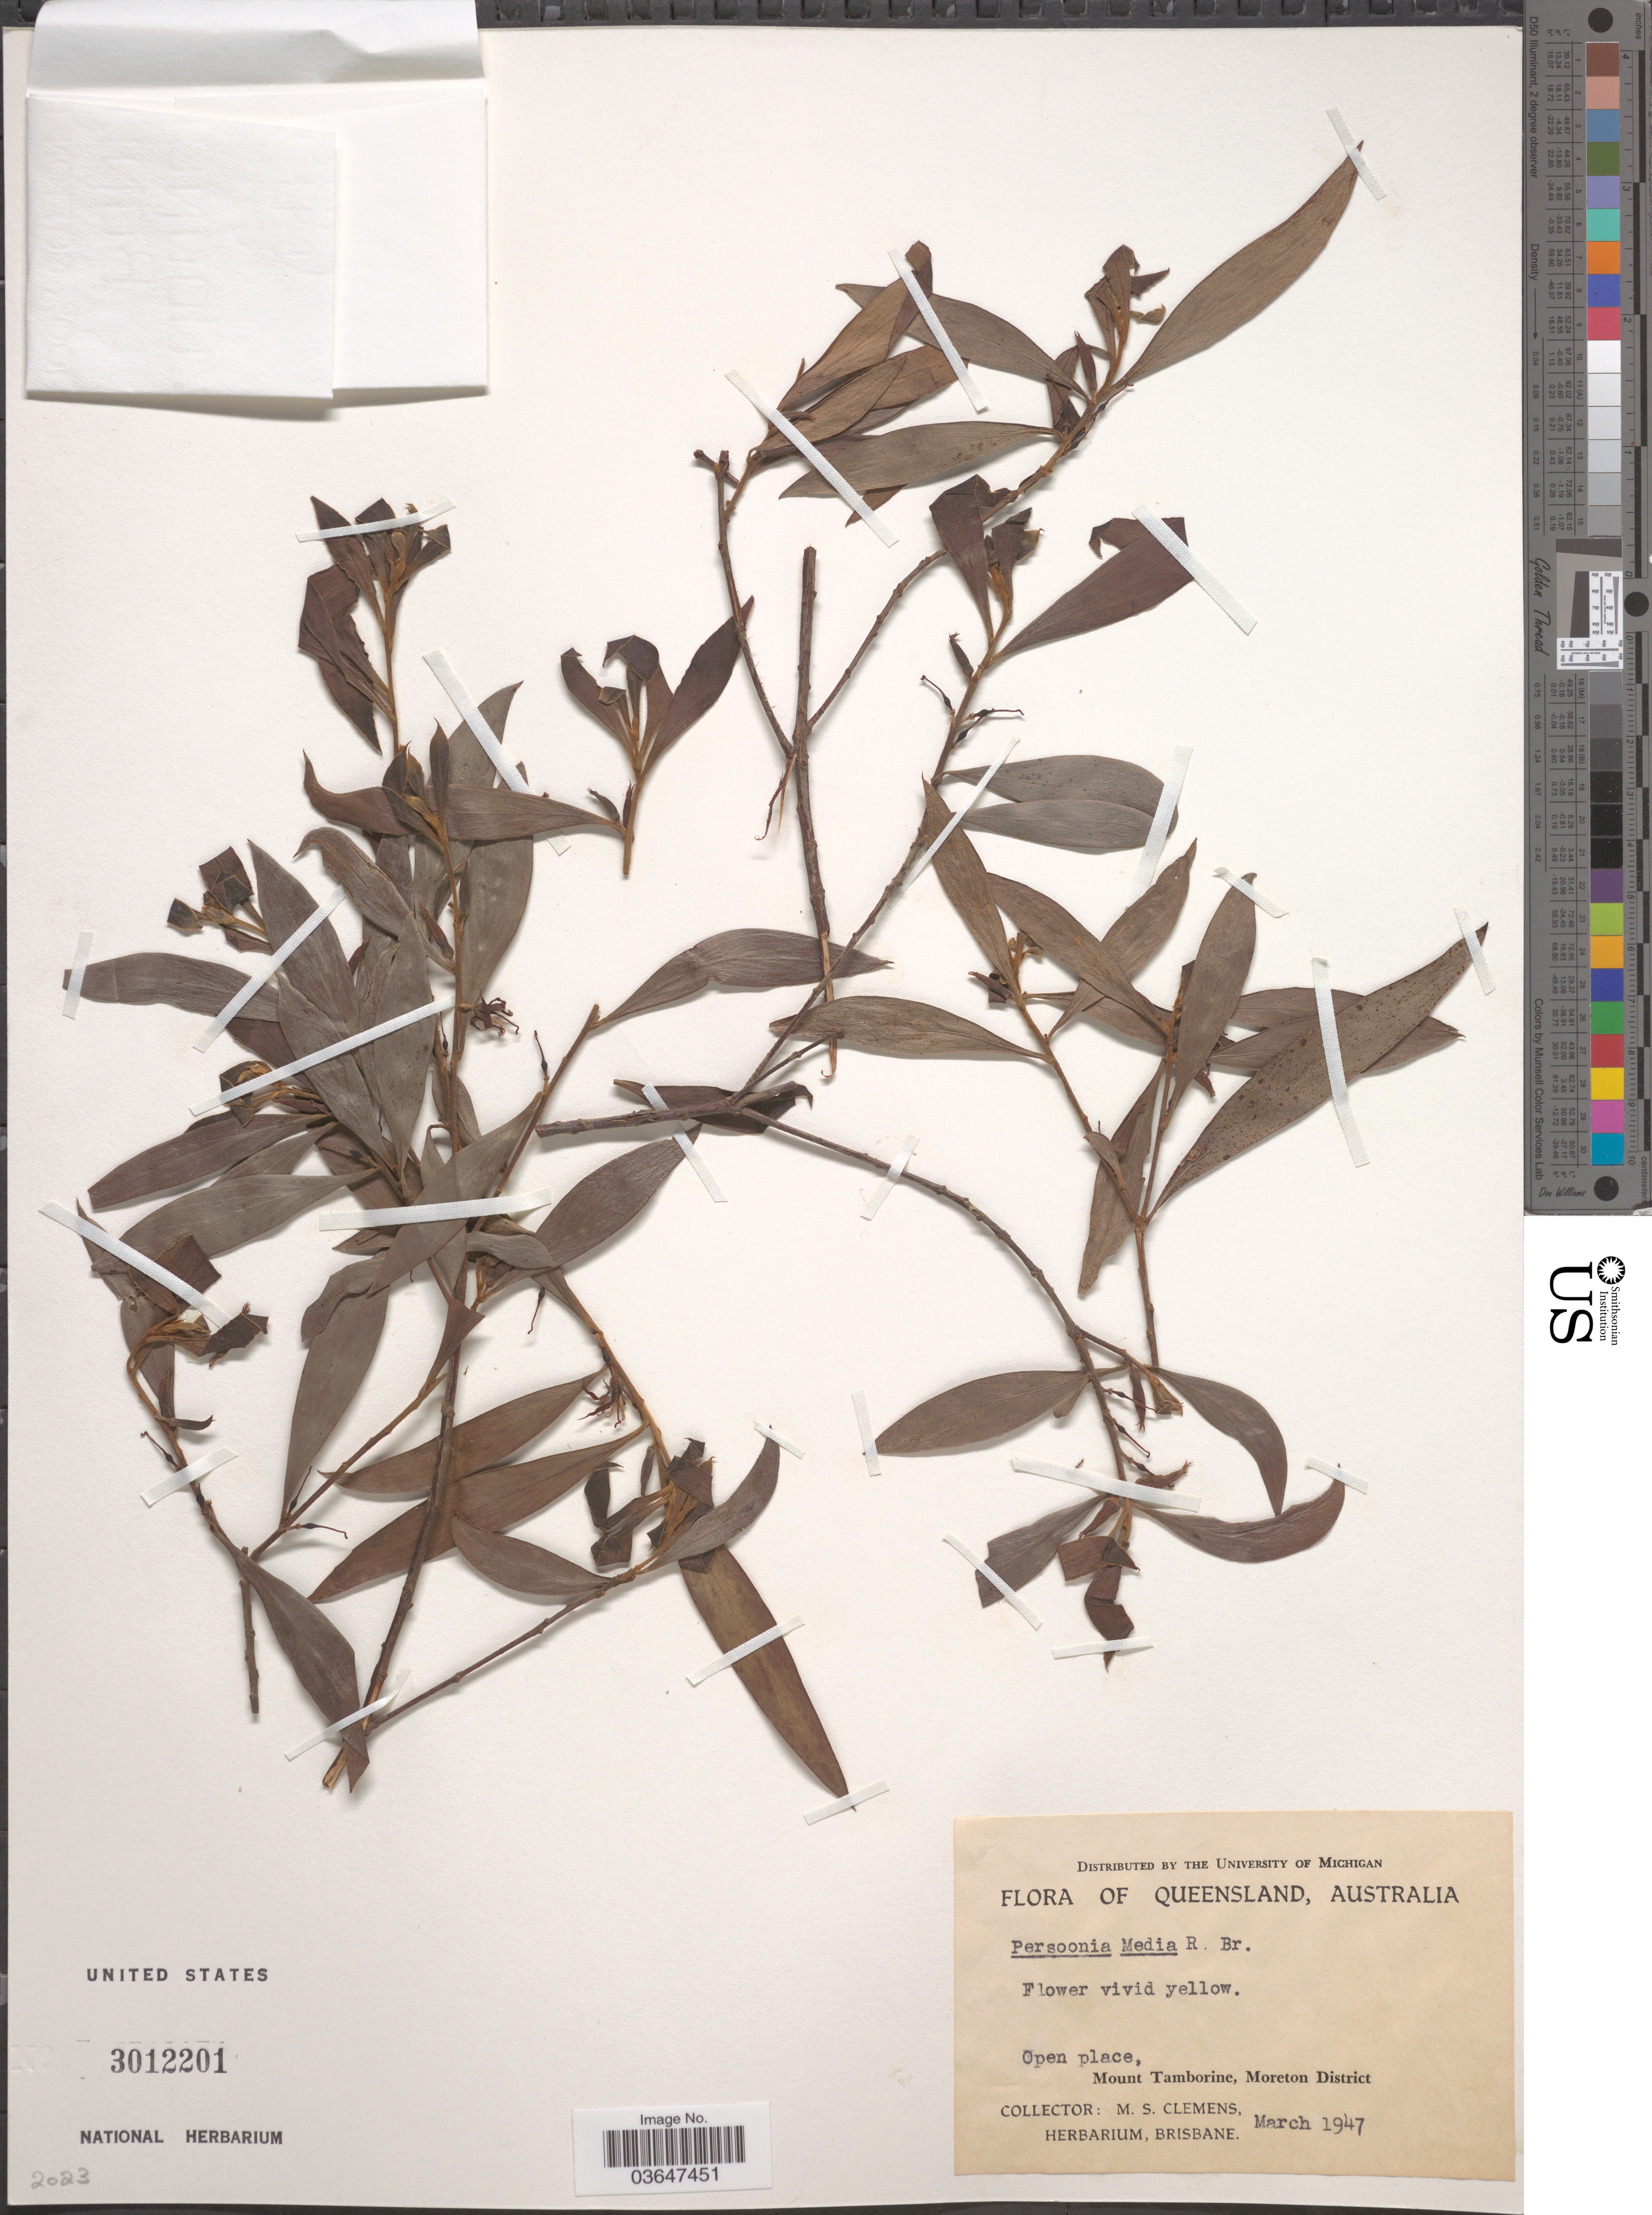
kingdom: Plantae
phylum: Tracheophyta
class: Magnoliopsida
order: Proteales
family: Proteaceae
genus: Persoonia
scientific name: Persoonia media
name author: R. Br.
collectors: M. S. Clemens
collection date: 1947-03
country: Australia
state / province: Queensland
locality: Open place, Mount Tamborine, Moreton District.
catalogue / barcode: US 3012201